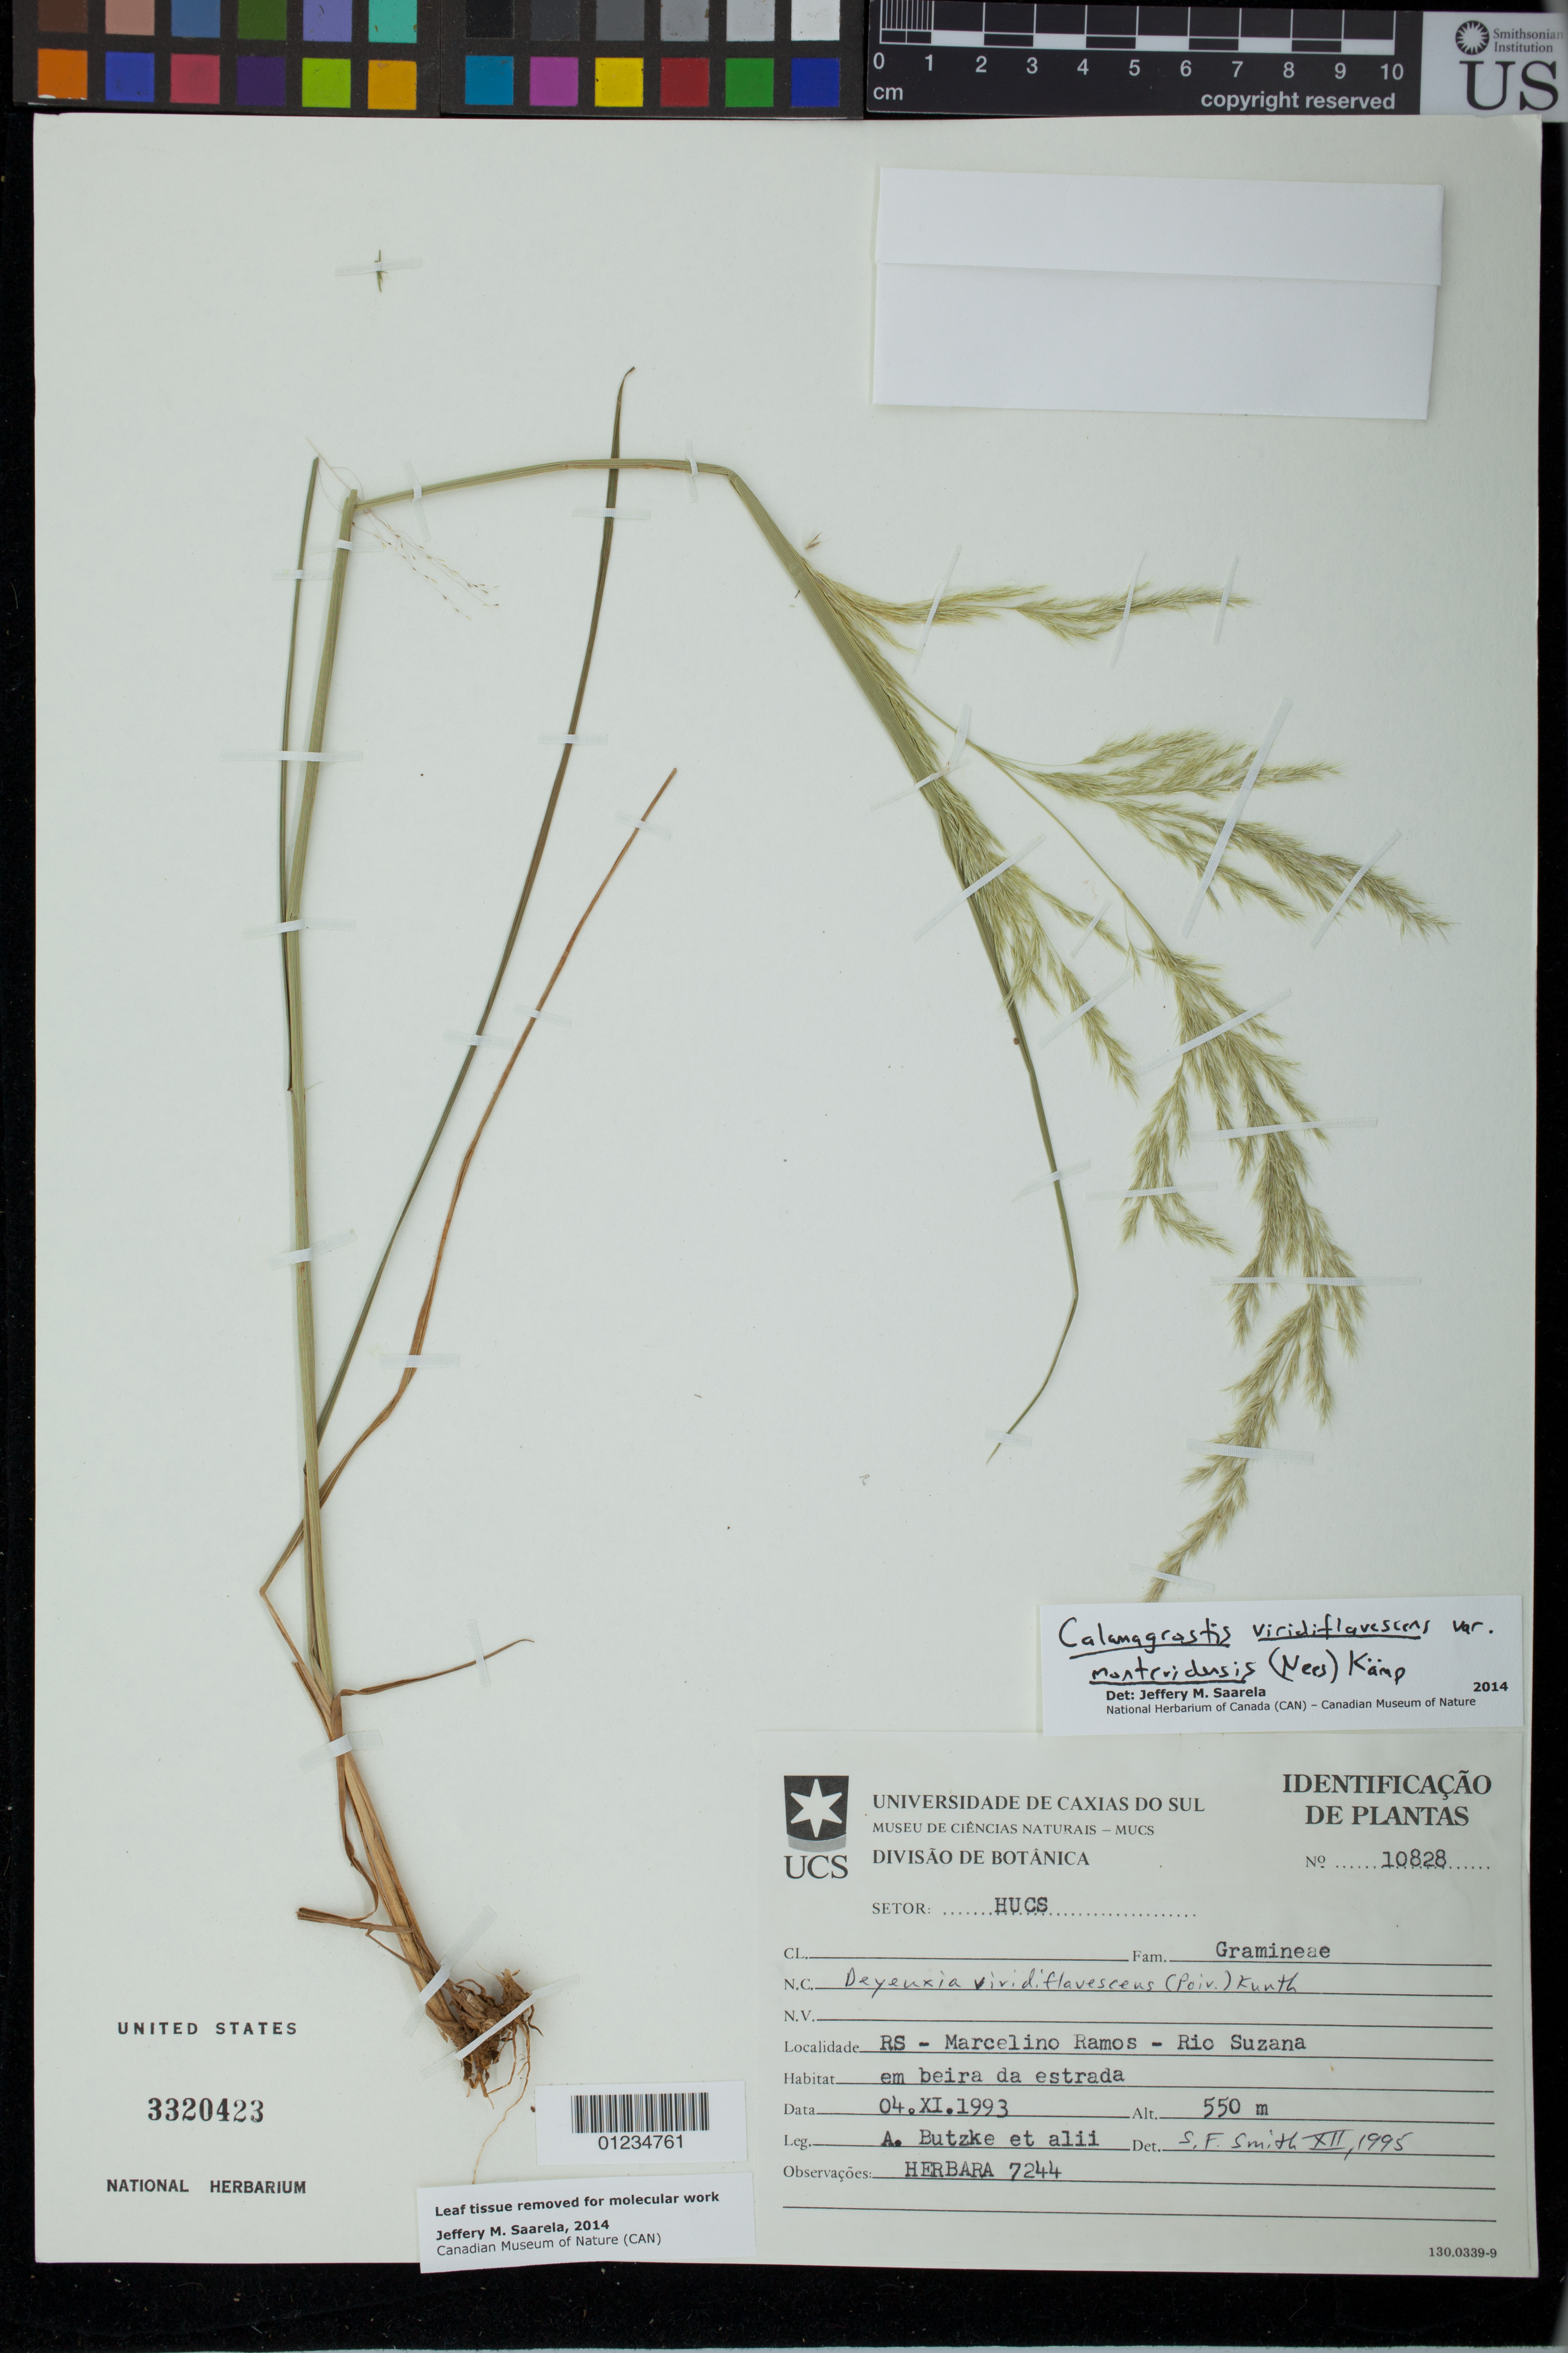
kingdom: Plantae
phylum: Tracheophyta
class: Liliopsida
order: Poales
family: Poaceae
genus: Cinnagrostis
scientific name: Cinnagrostis viridiflavescens var. montevidensis ined.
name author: (Nees) P.M. Peterson et al.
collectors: A. Butzke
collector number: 7244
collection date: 1993-11-04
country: Brazil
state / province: Rio Grande do Sul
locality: Marcelino Ramos. Rio Suzana.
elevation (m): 550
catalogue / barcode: US 3320423